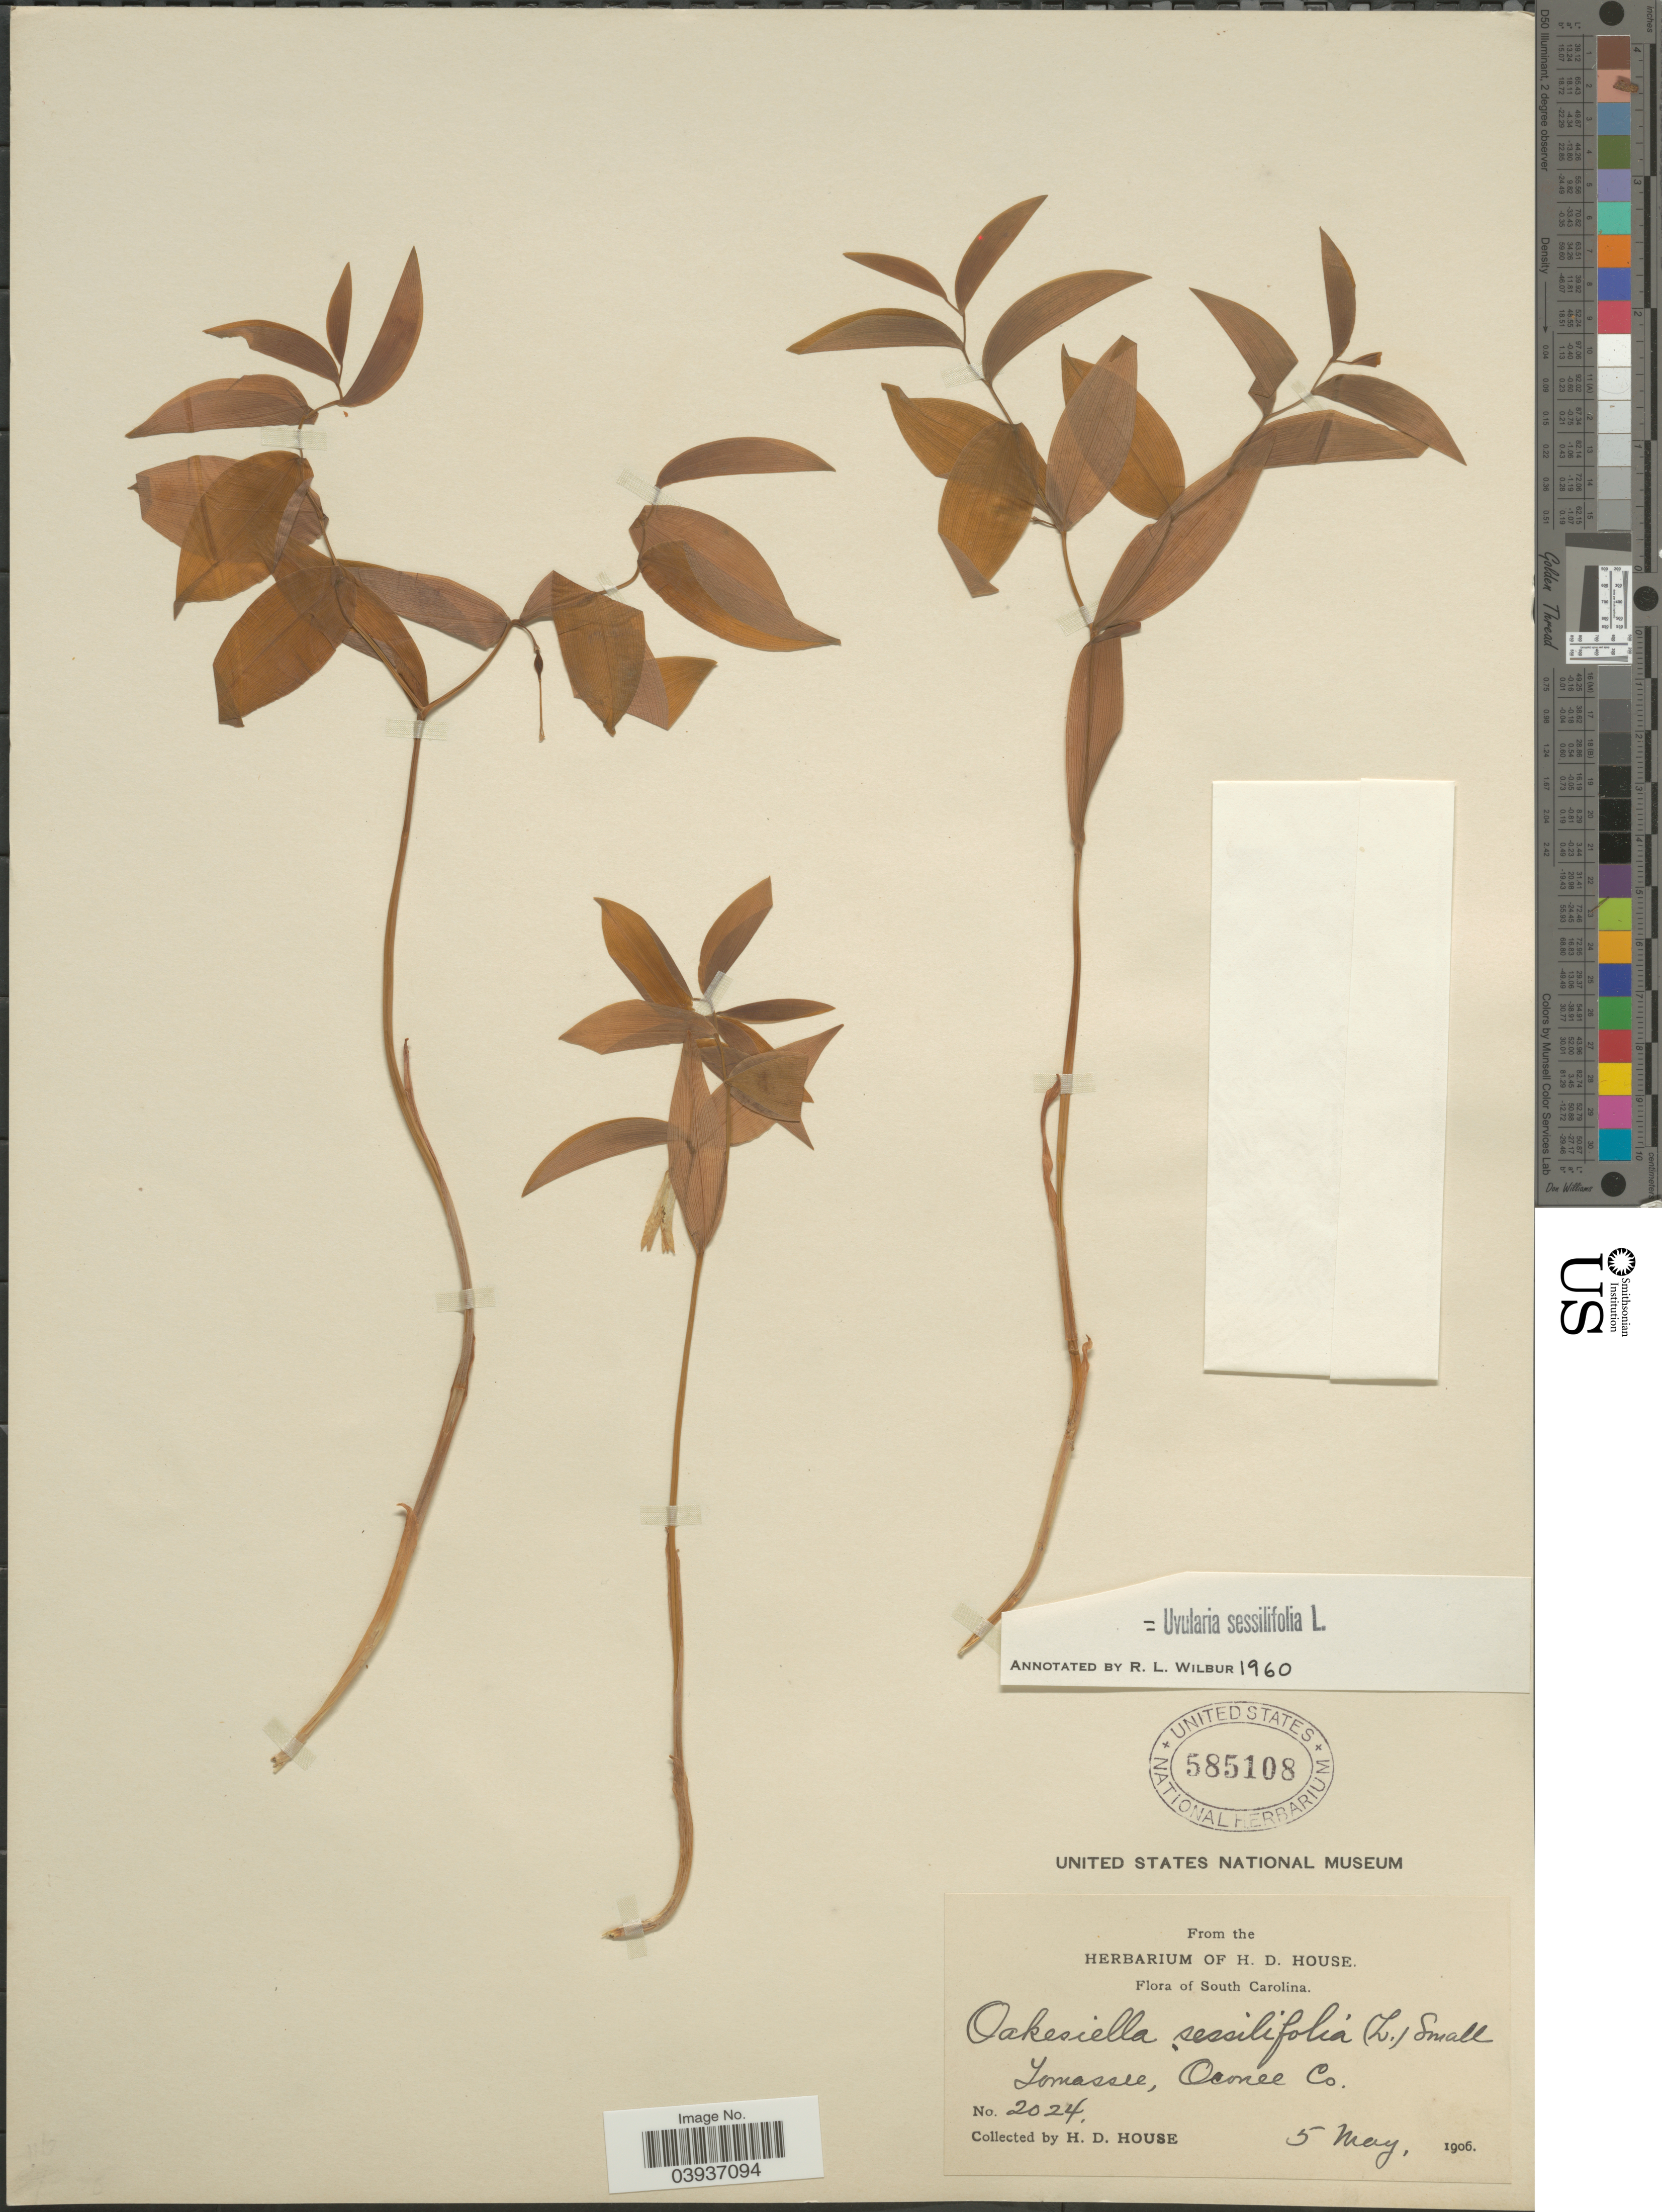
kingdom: Plantae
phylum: Tracheophyta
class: Liliopsida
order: Liliales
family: Colchicaceae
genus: Uvularia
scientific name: Uvularia sessilifolia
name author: L.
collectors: H. D. House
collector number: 2024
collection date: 1906-05-05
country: United States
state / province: South Carolina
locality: Yemassee, Oconee Co.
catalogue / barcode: US 585108